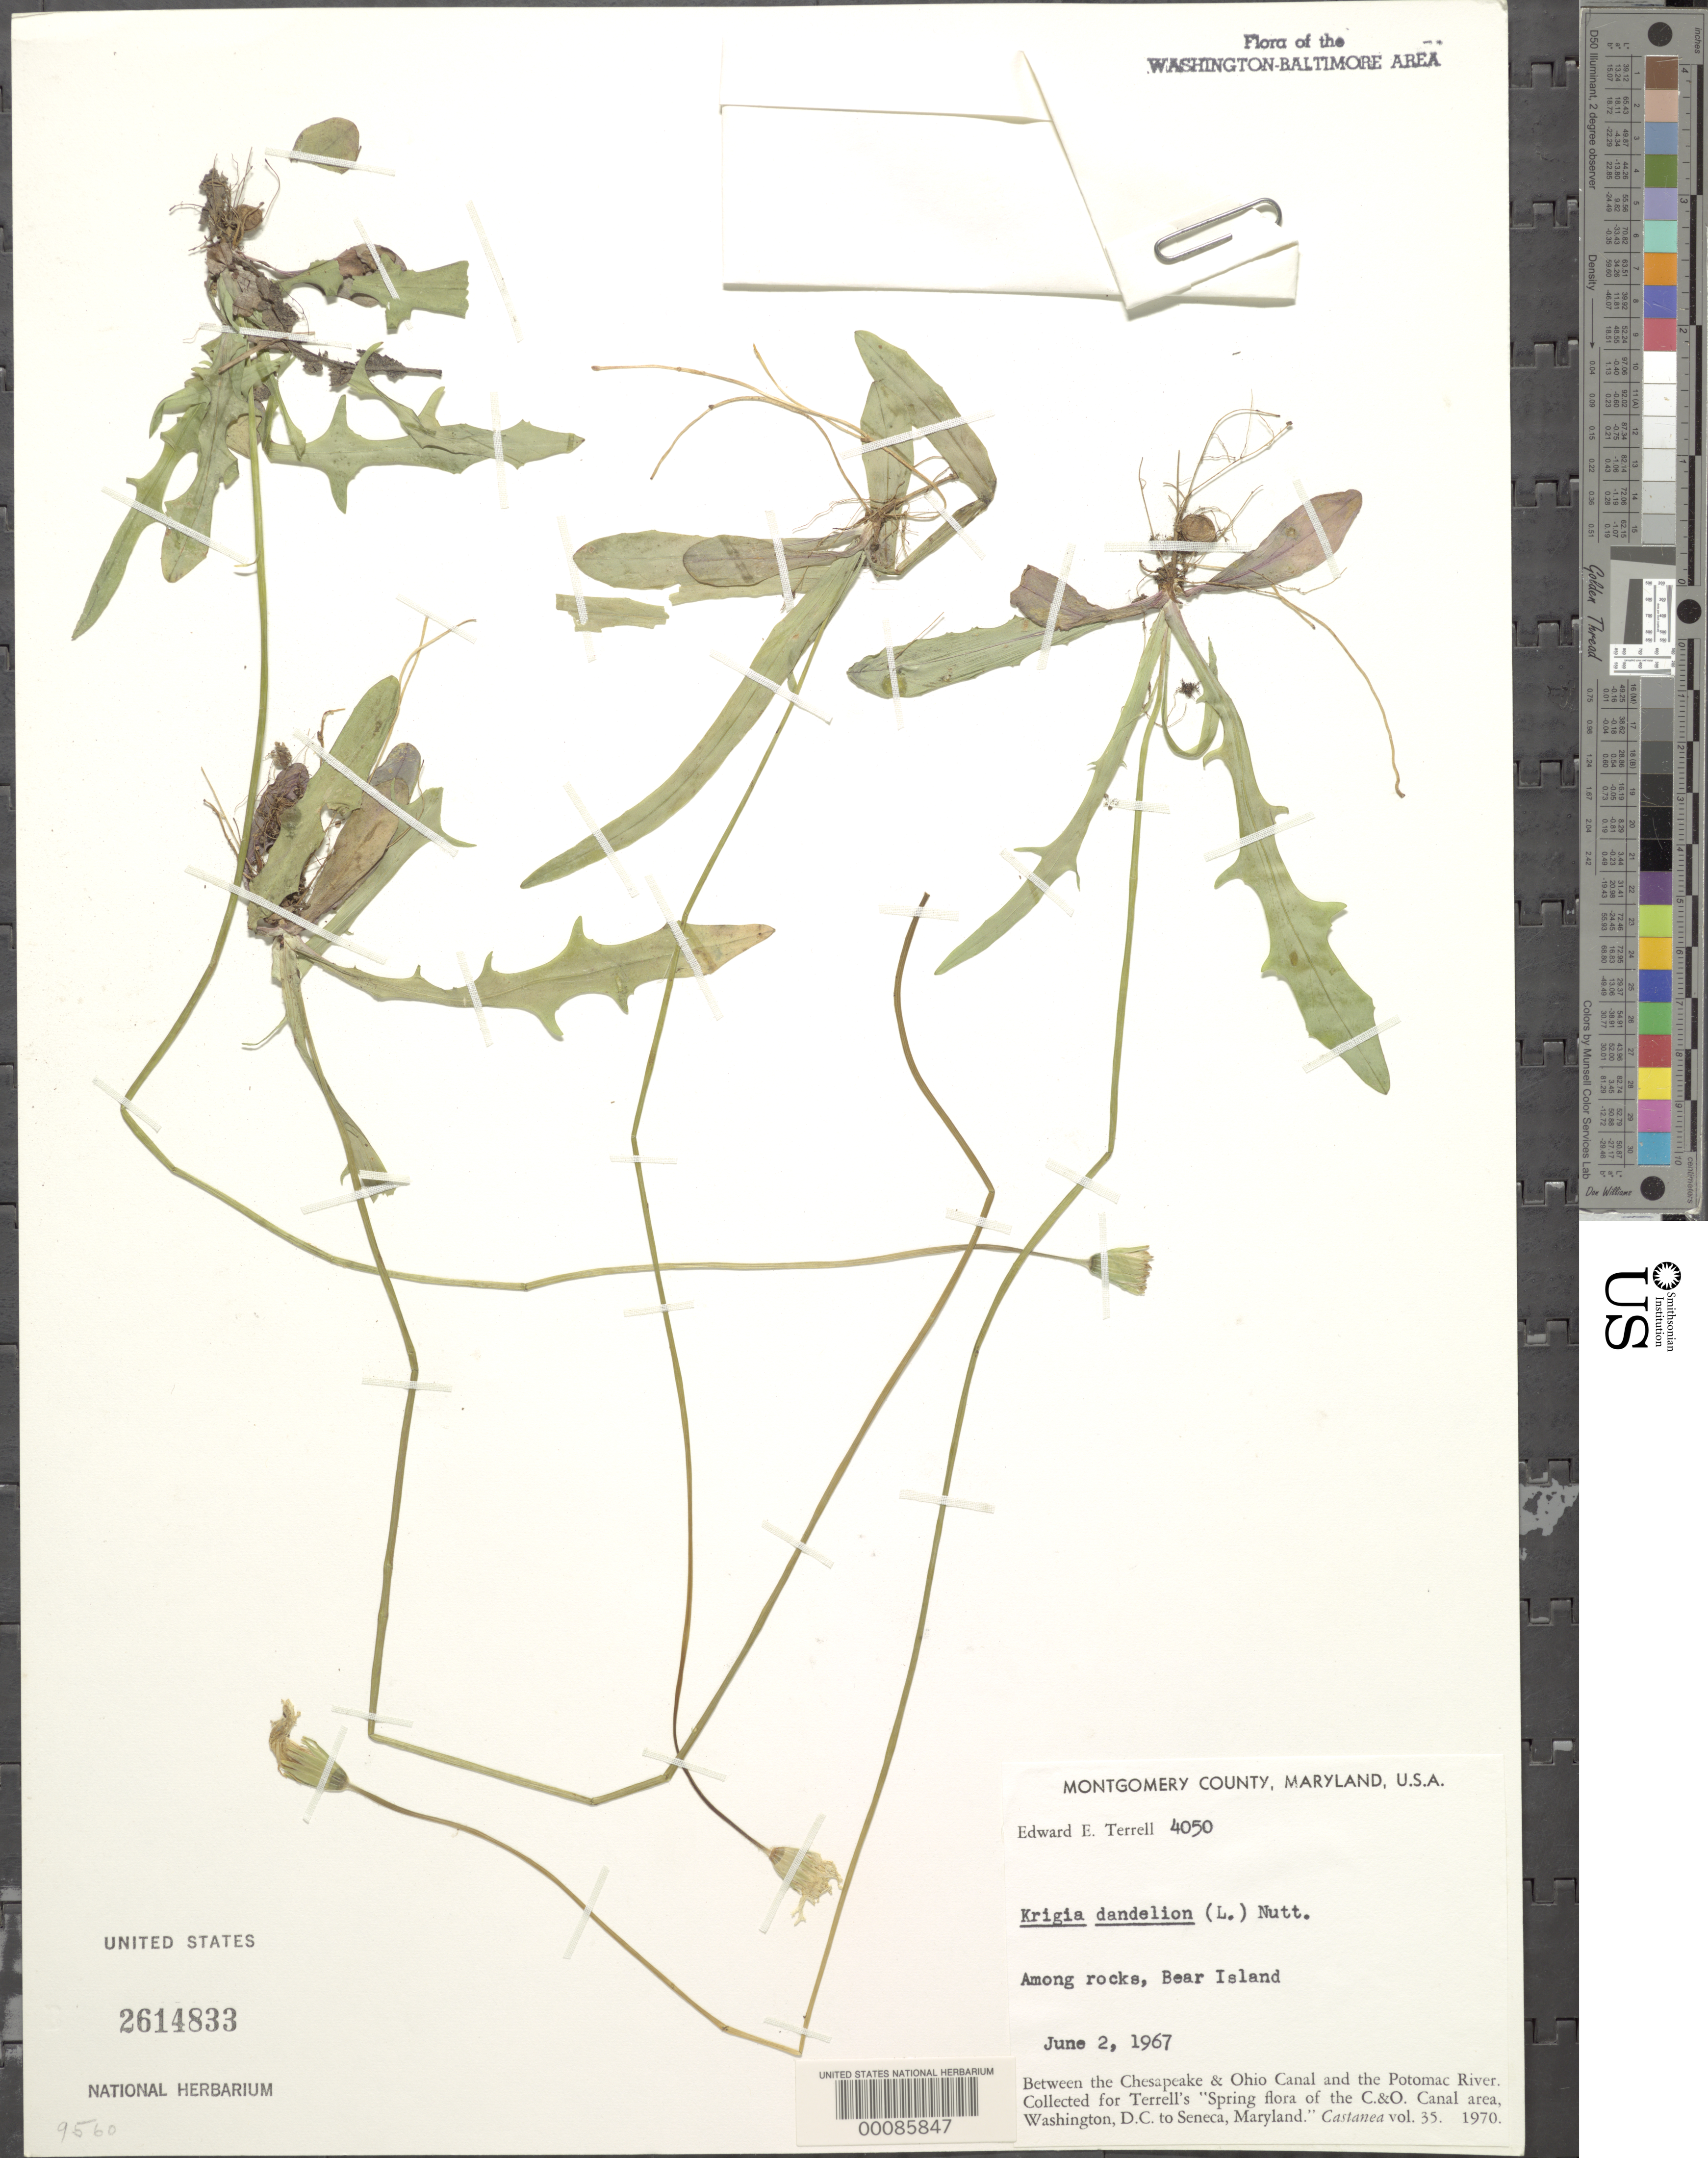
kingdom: Plantae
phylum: Tracheophyta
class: Magnoliopsida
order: Asterales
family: Asteraceae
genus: Krigia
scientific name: Krigia dandelion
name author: (L.) Nutt.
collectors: E. E. Terrell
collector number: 4050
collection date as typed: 02 Jun 1967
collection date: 1967-06-02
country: United States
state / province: Maryland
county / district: Montgomery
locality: Bear Island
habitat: Rocks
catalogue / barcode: US 2614833